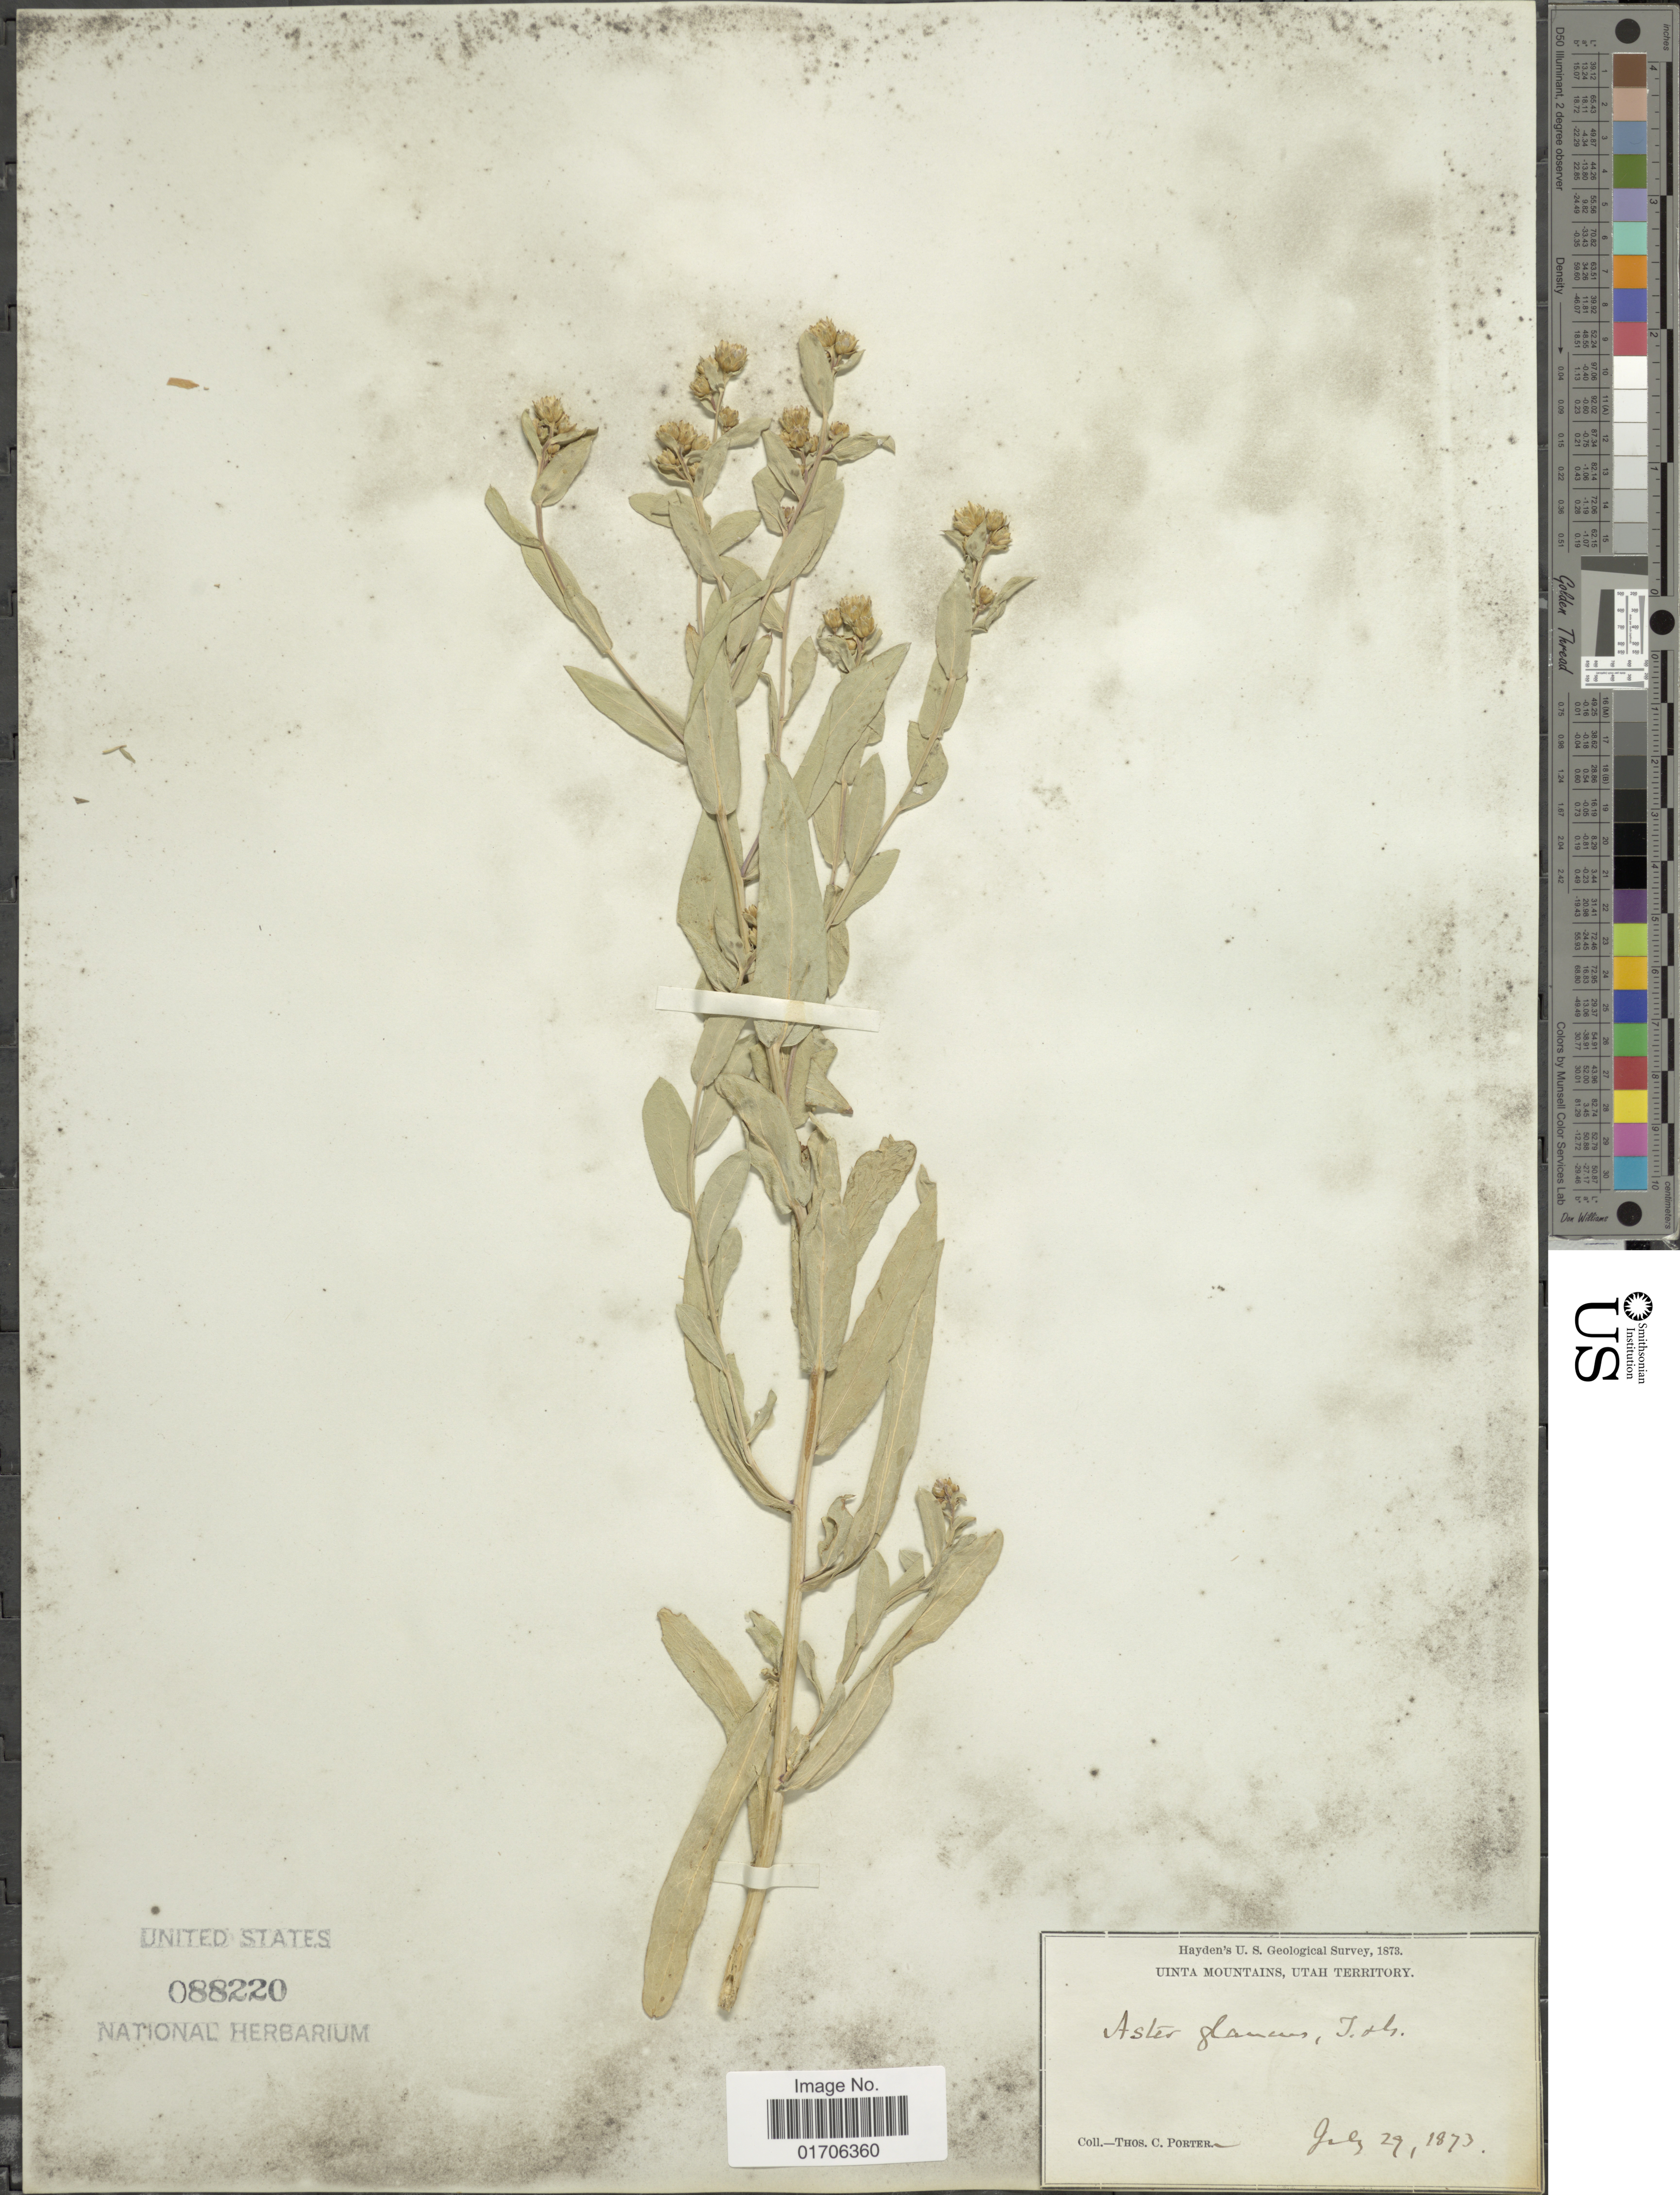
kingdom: Plantae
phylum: Tracheophyta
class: Magnoliopsida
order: Asterales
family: Asteraceae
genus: Eurybia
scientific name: Eurybia glauca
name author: (Nutt.) G.L. Nesom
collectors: T. C. Porter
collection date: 1873-07-29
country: United States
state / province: Utah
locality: Uinta Mountains, Utah Territory.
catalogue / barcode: US 88220